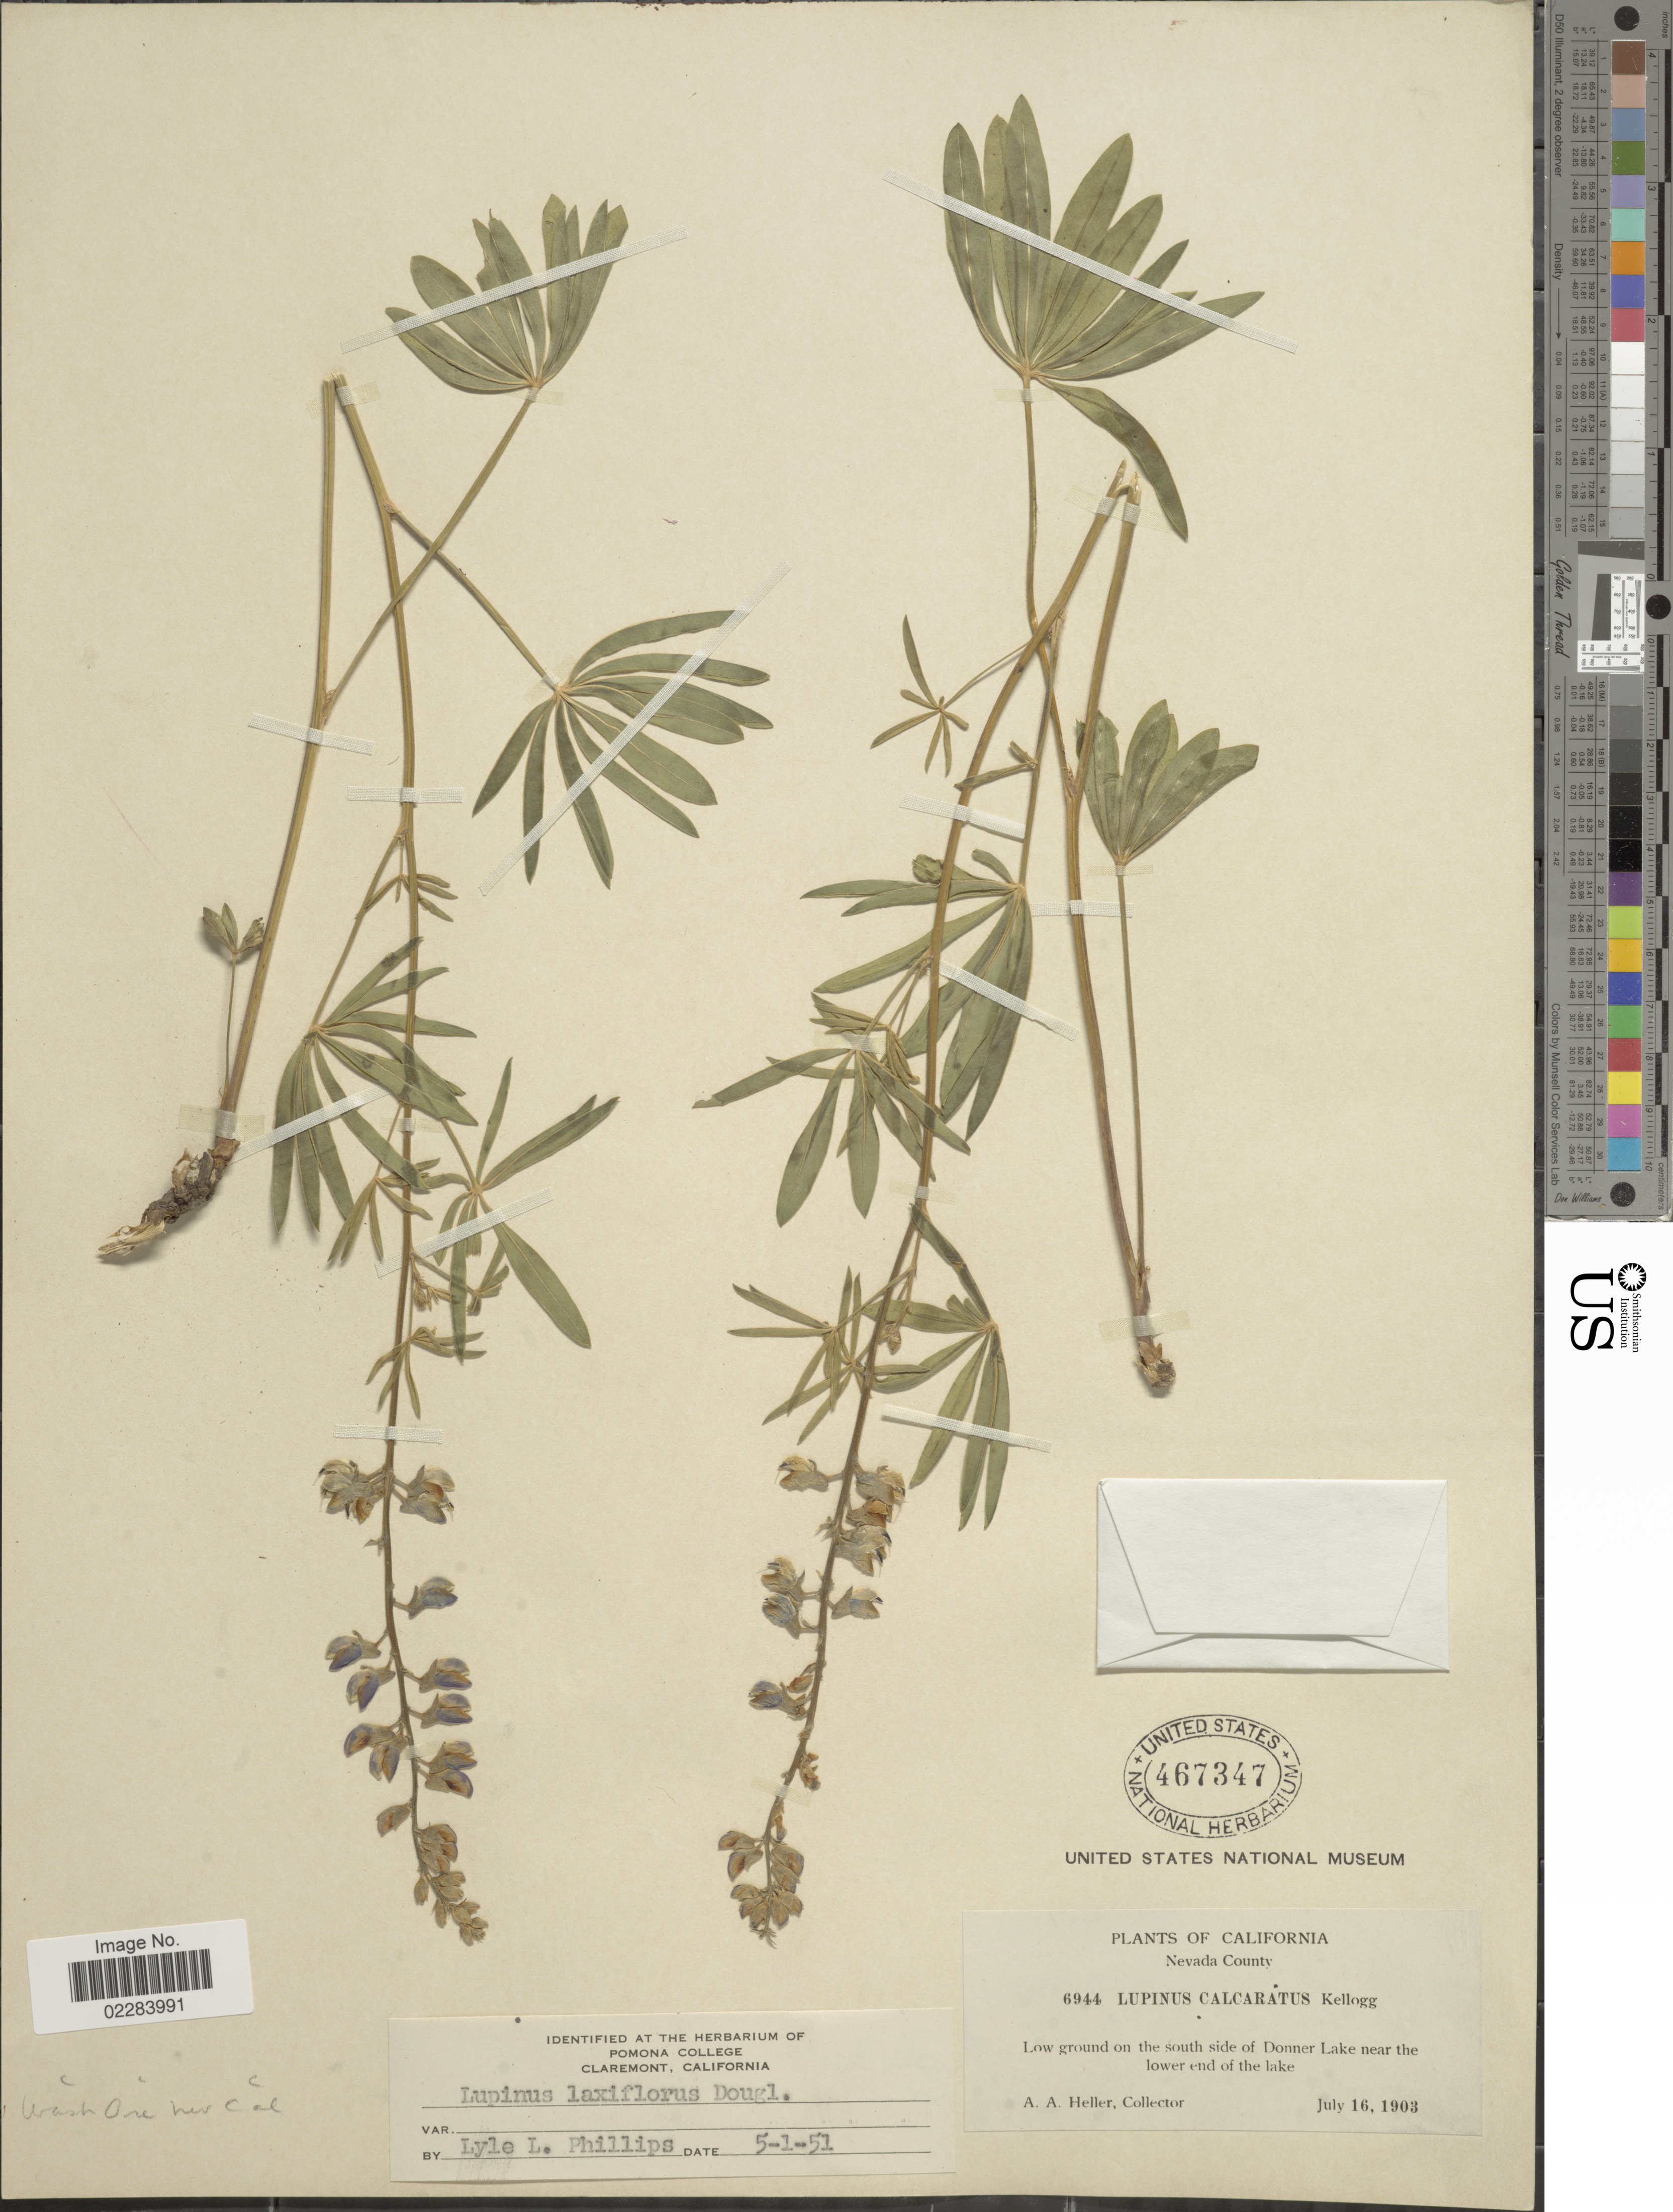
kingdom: Plantae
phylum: Tracheophyta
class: Magnoliopsida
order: Fabales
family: Fabaceae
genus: Lupinus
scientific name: Lupinus arbustus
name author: Lindl.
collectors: A. A. Heller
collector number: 6944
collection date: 1903-07-16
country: United States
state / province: California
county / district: Nevada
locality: Nevada County. Low ground on the south side of Donnor Lake near the lower end of the lake.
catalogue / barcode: US 467347